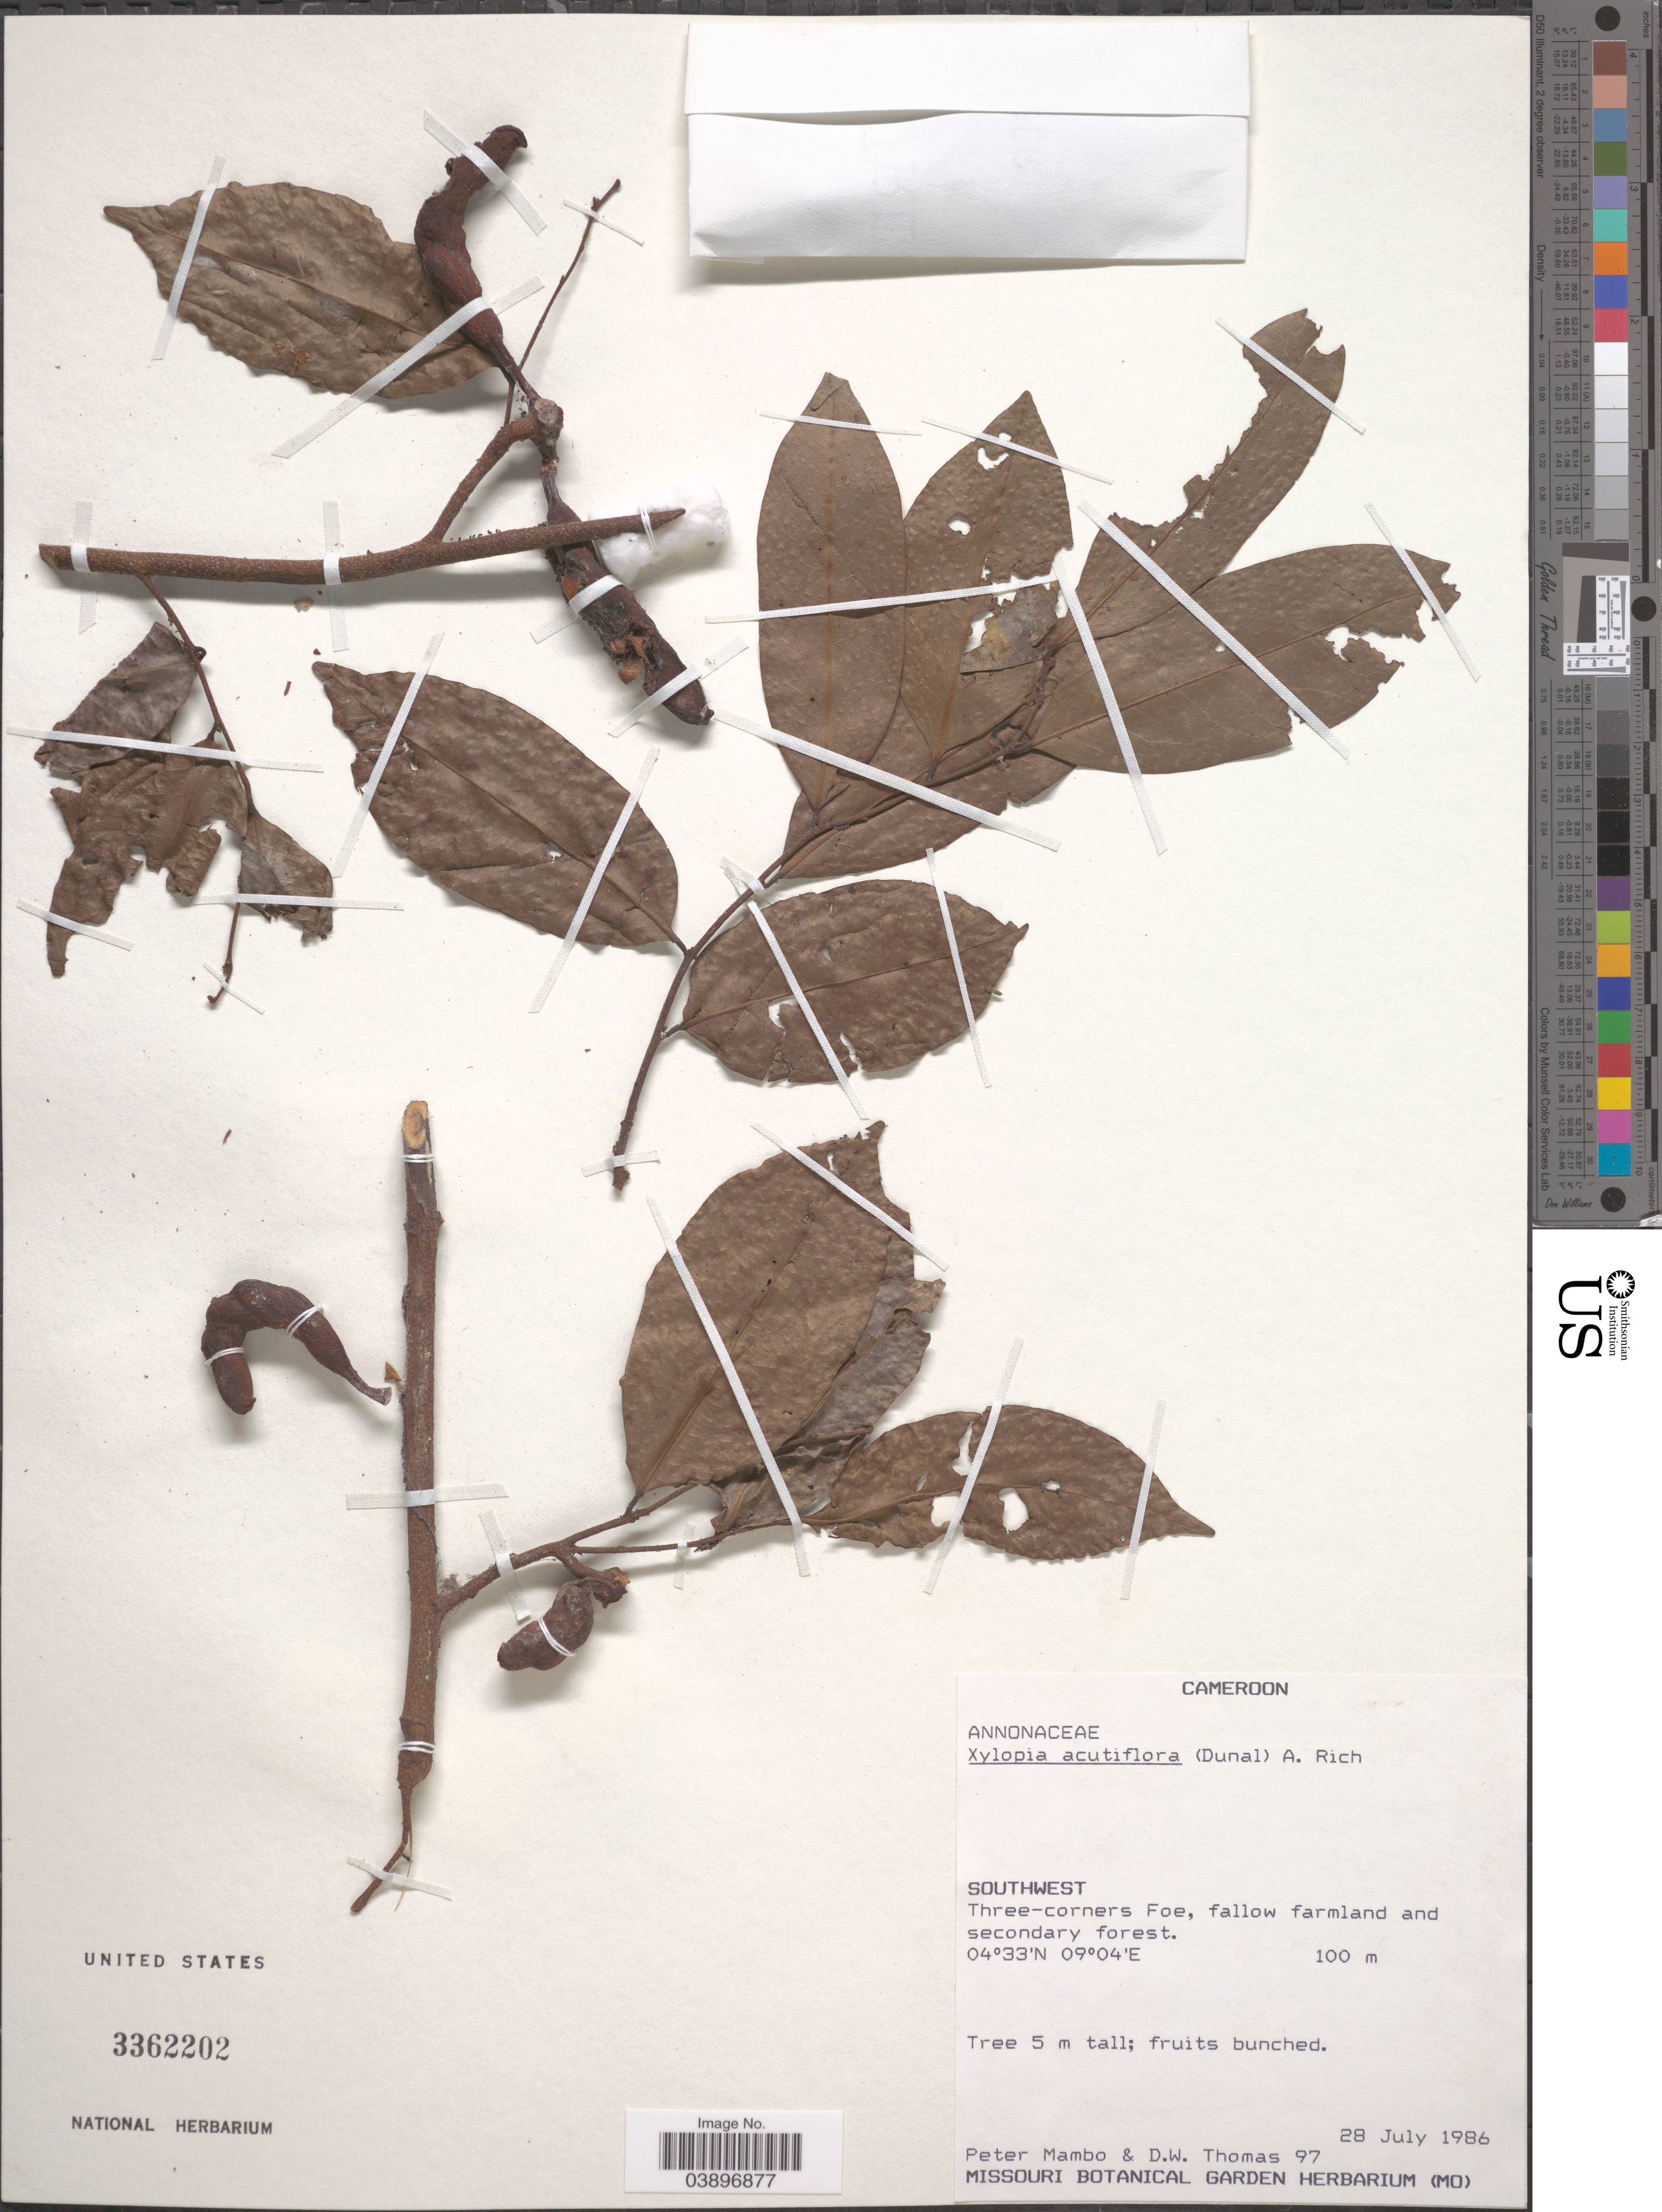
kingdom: Plantae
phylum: Tracheophyta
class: Magnoliopsida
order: Magnoliales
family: Annonaceae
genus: Xylopia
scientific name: Xylopia acutiflora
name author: (Dunal) A. Rich.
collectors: P. Mambo & D. W. Thomas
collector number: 97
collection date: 1986-07-28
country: Cameroon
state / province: Sud-Ouest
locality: Southwest. Three-corners Foe.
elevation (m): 100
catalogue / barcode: US 3362202